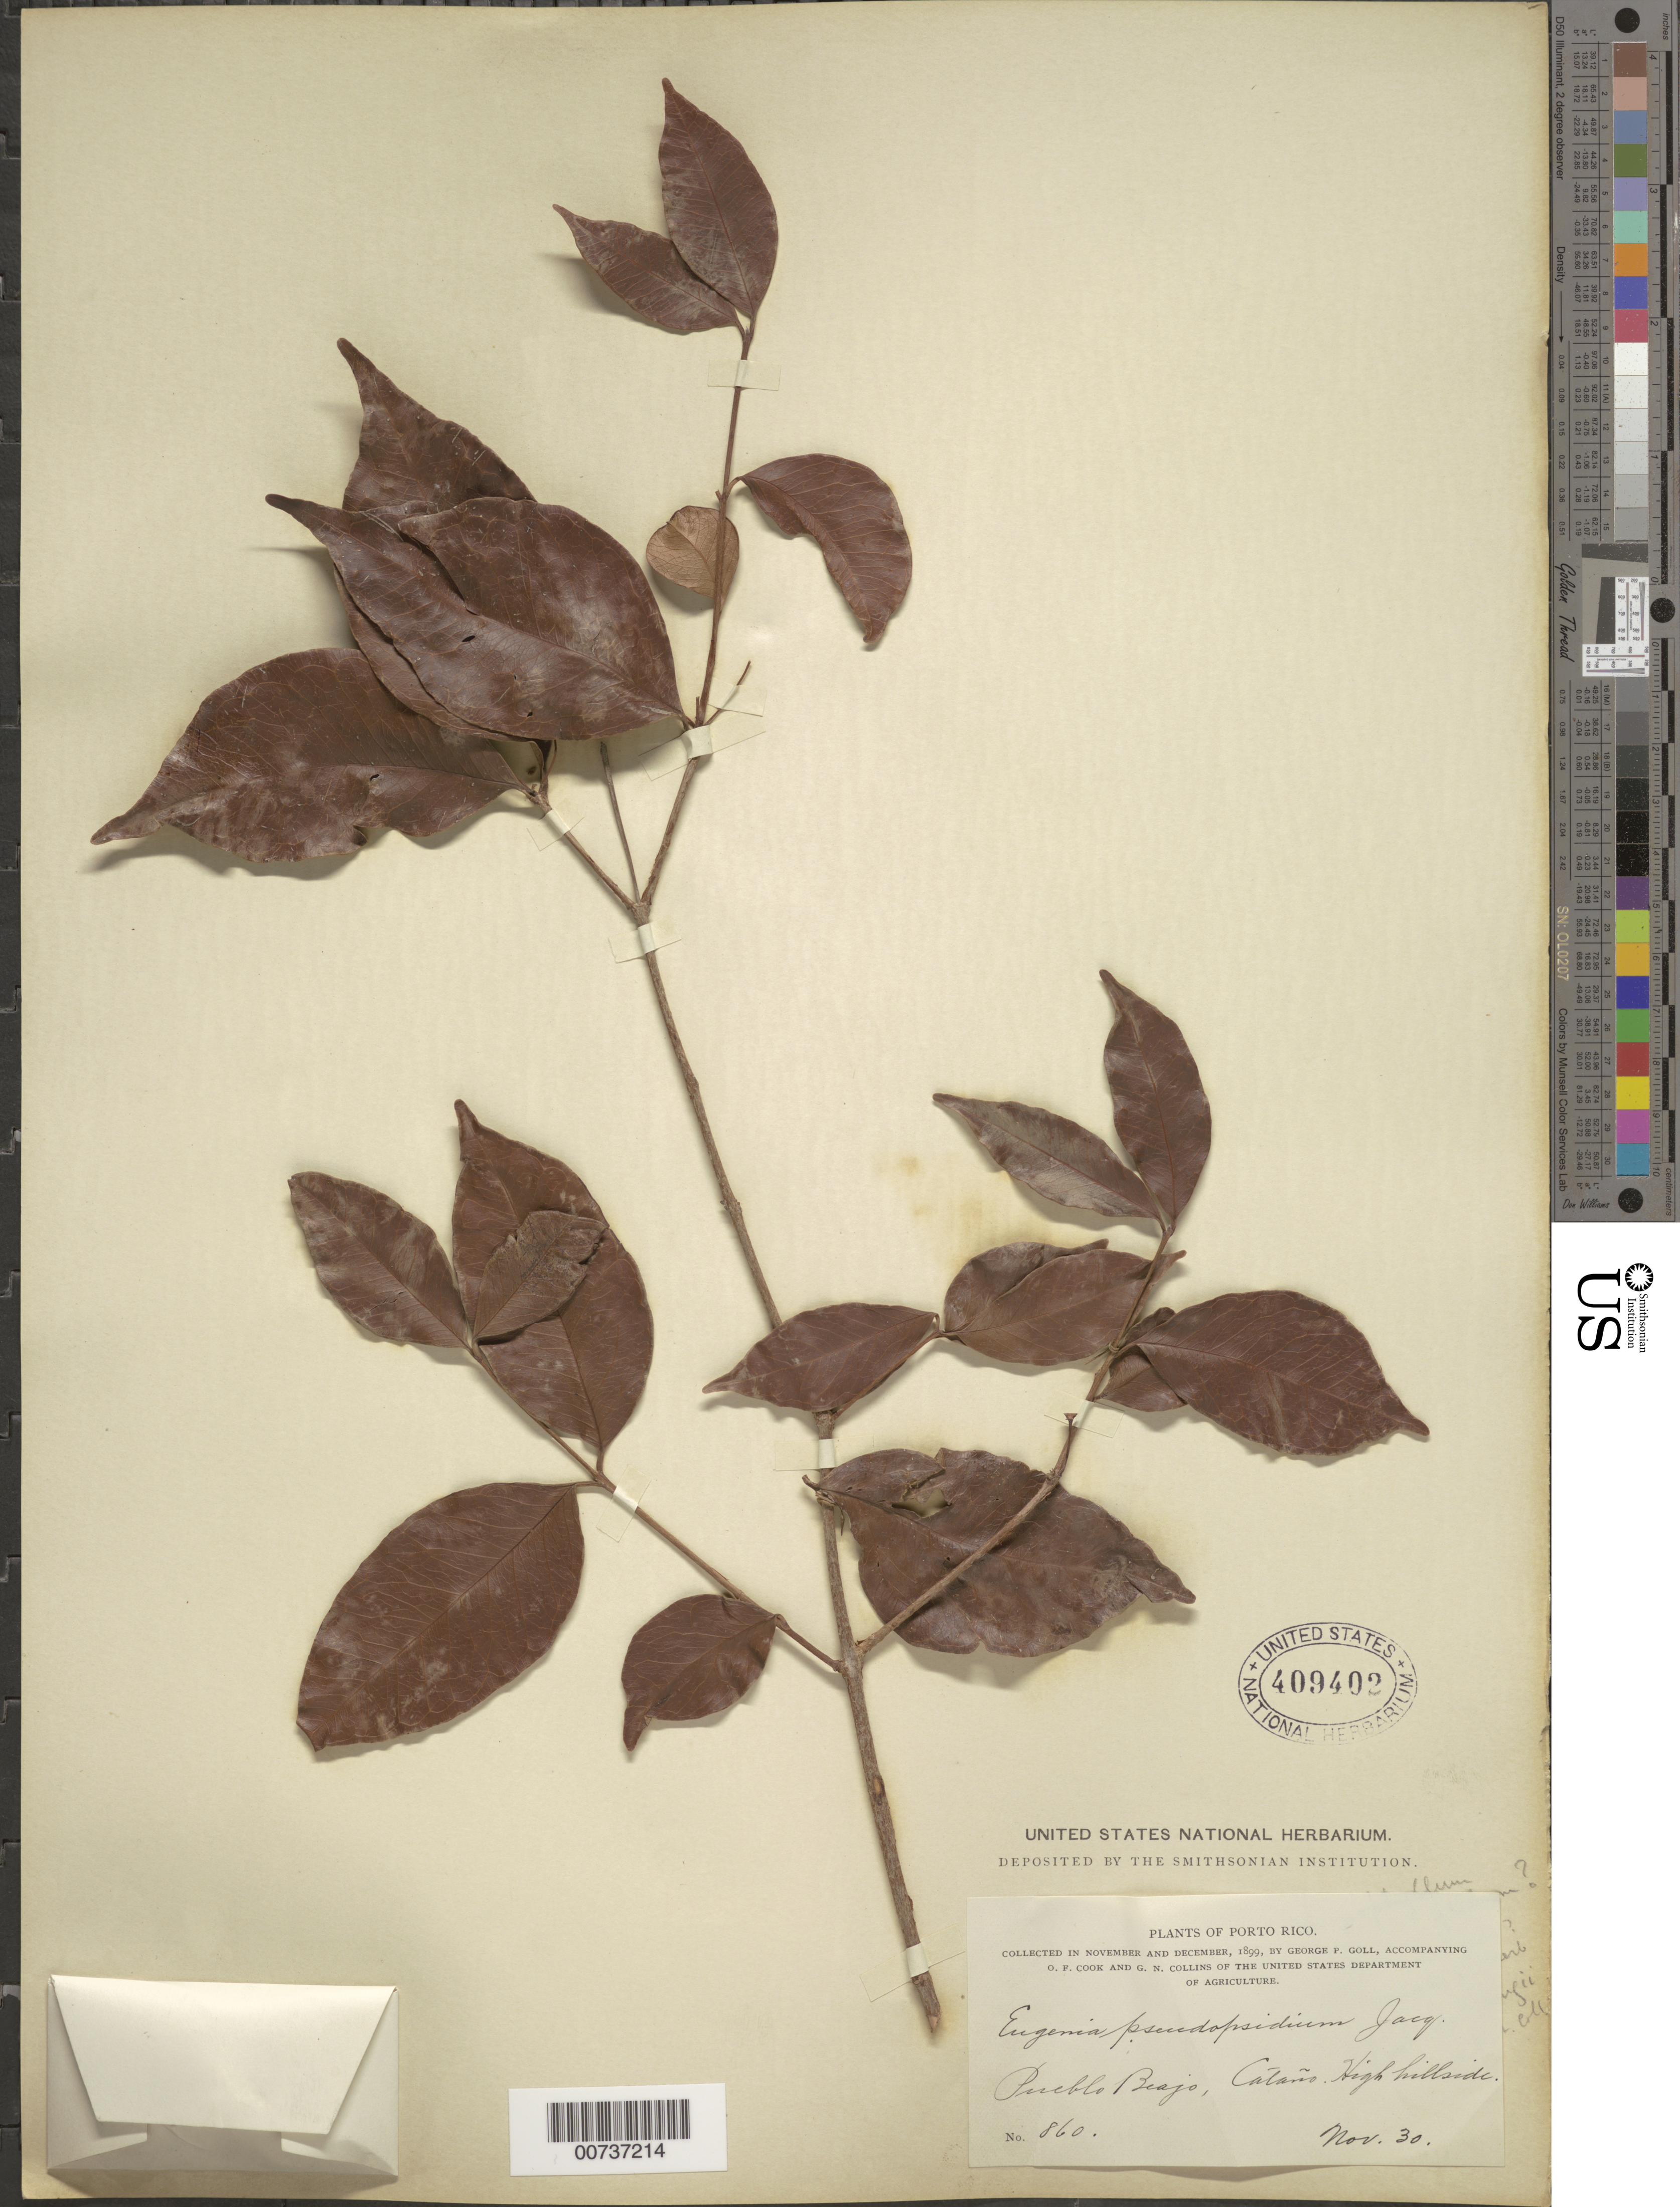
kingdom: Plantae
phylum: Tracheophyta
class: Magnoliopsida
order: Myrtales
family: Myrtaceae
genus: Eugenia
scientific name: Eugenia pseudopsidium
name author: Jacq.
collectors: G. Goll, O. F. Cook & G. N. Collins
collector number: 860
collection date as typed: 30 Nov 1899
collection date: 1899-11-30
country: Puerto Rico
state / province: Guaynabo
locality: Pueblo Viejo, Cataño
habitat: High hillside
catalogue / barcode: US 409402